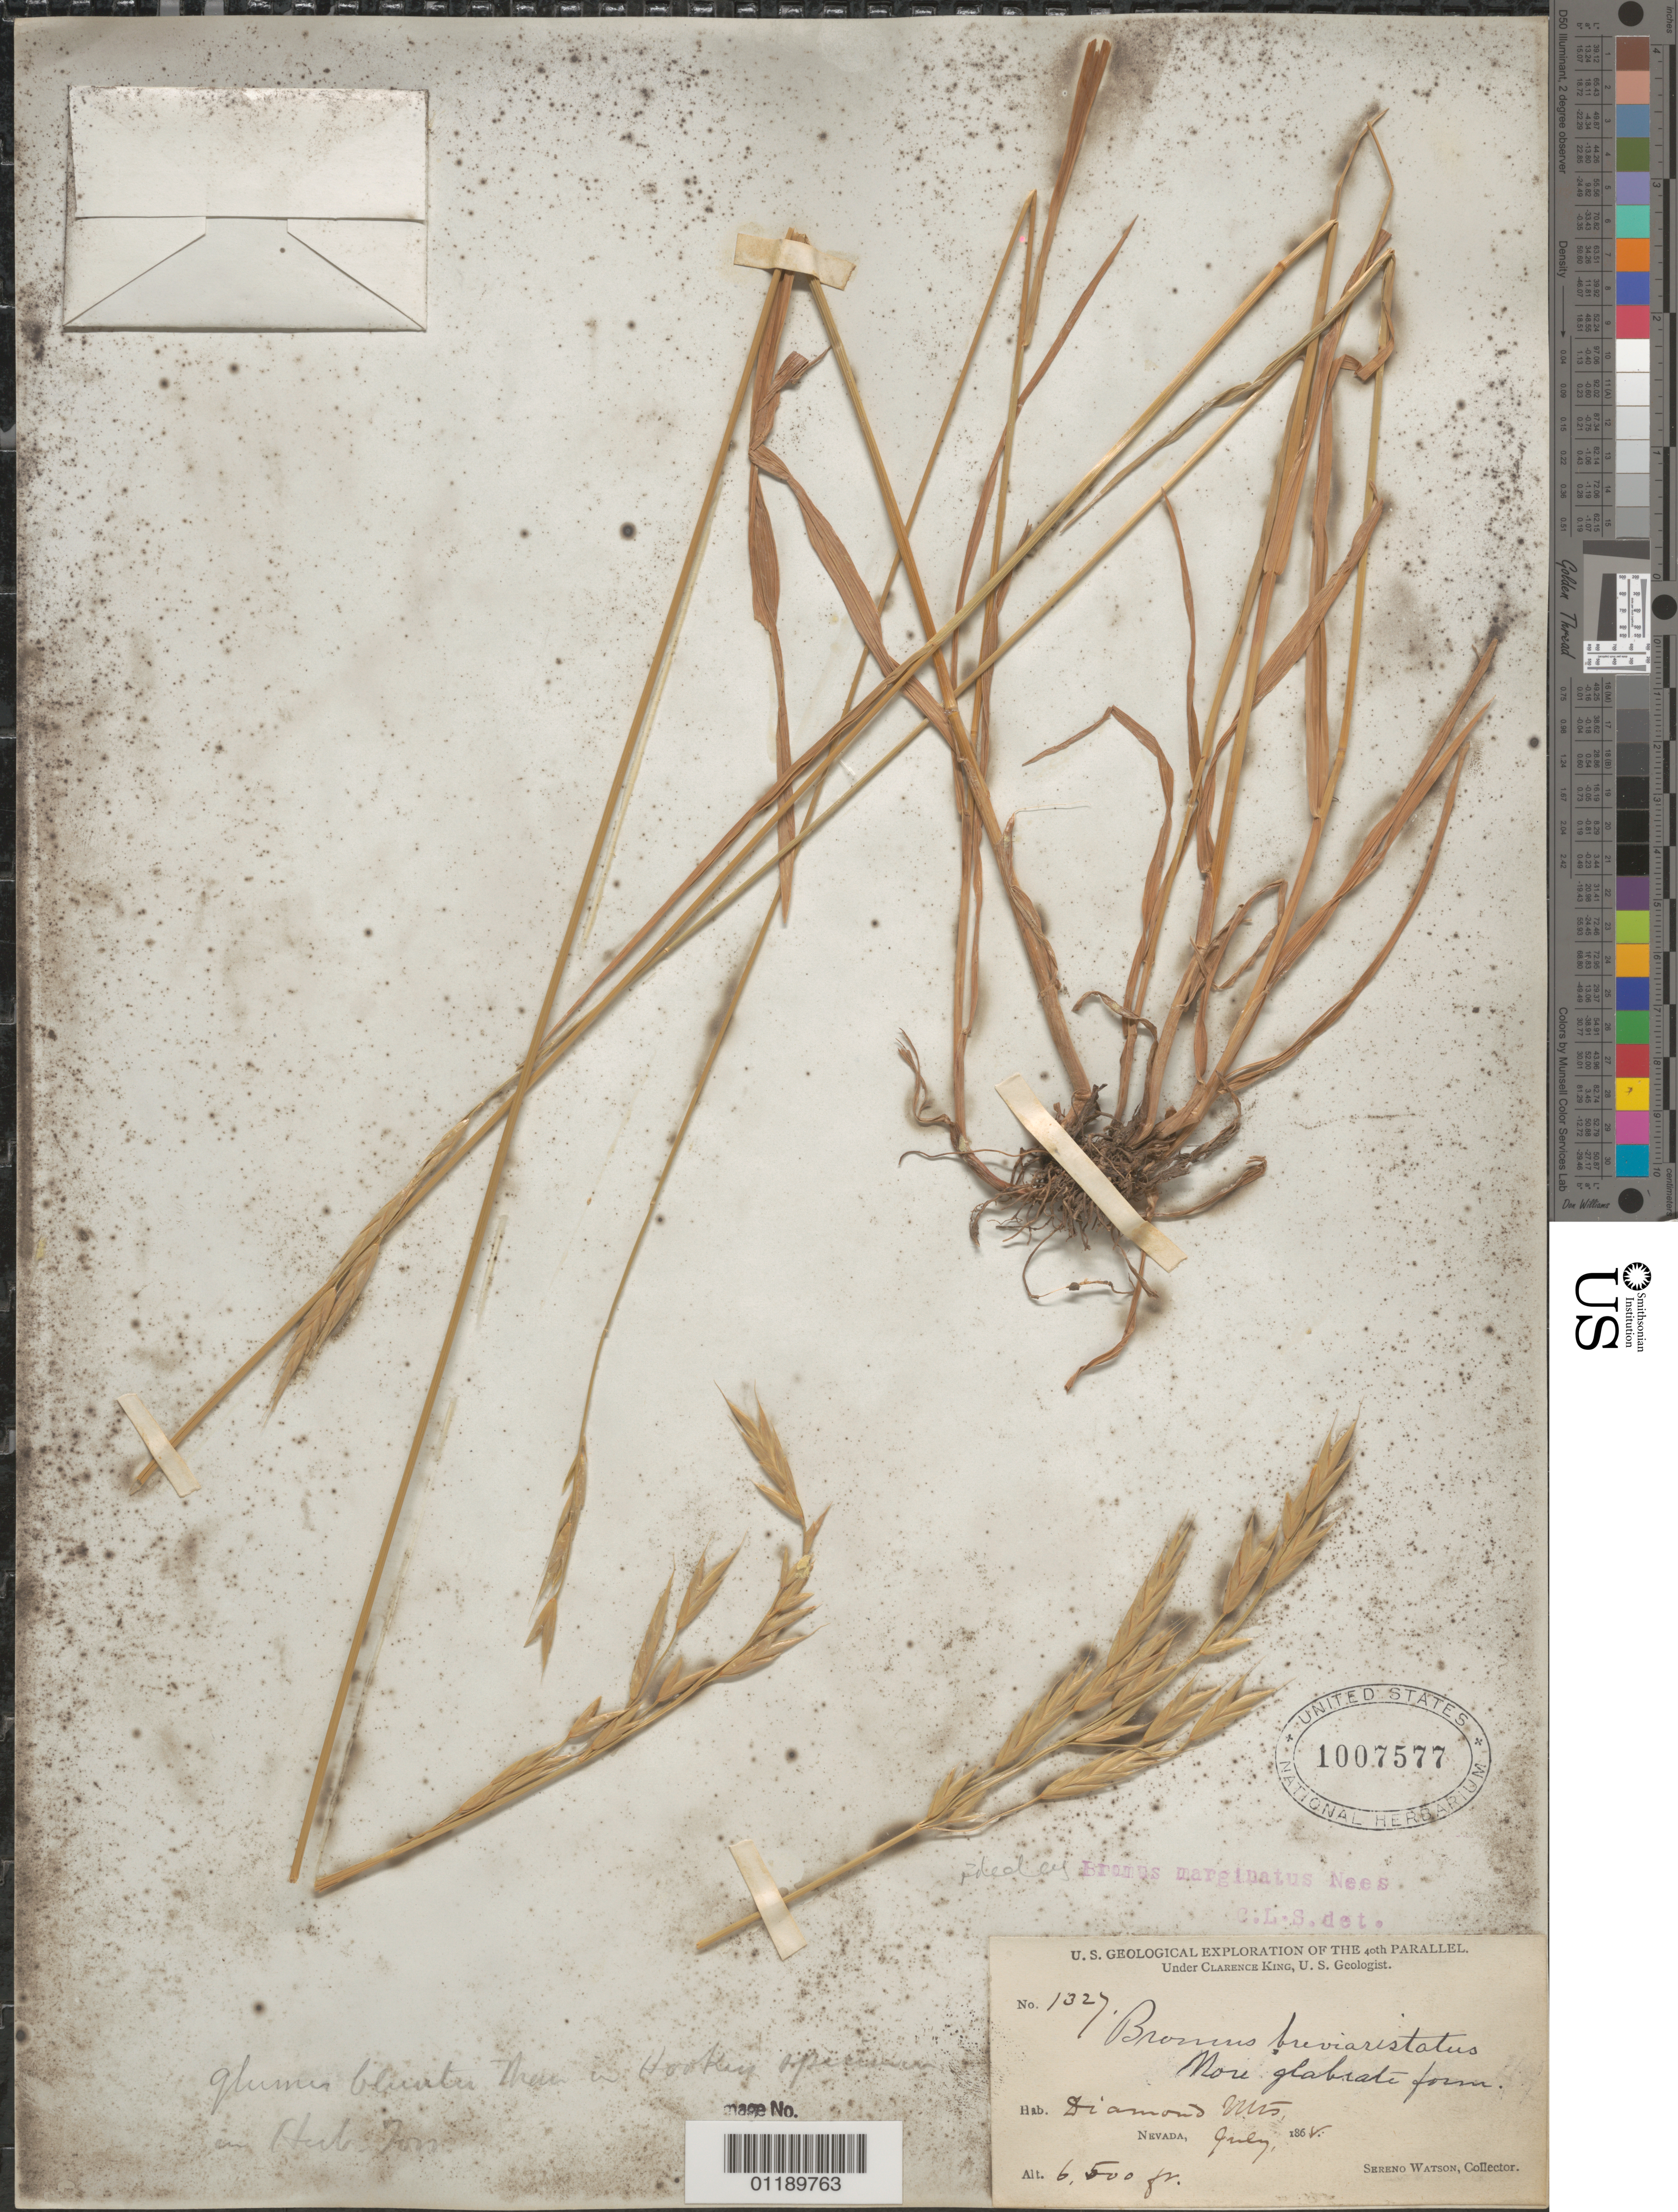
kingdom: Plantae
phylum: Tracheophyta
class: Liliopsida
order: Poales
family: Poaceae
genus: Bromus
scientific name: Bromus marginatus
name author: Nees ex Steud.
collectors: S. Watson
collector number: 1327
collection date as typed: Jul 1868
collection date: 1868-07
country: United States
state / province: Nevada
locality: Diamond Mountains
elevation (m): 1981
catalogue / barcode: US 1007577